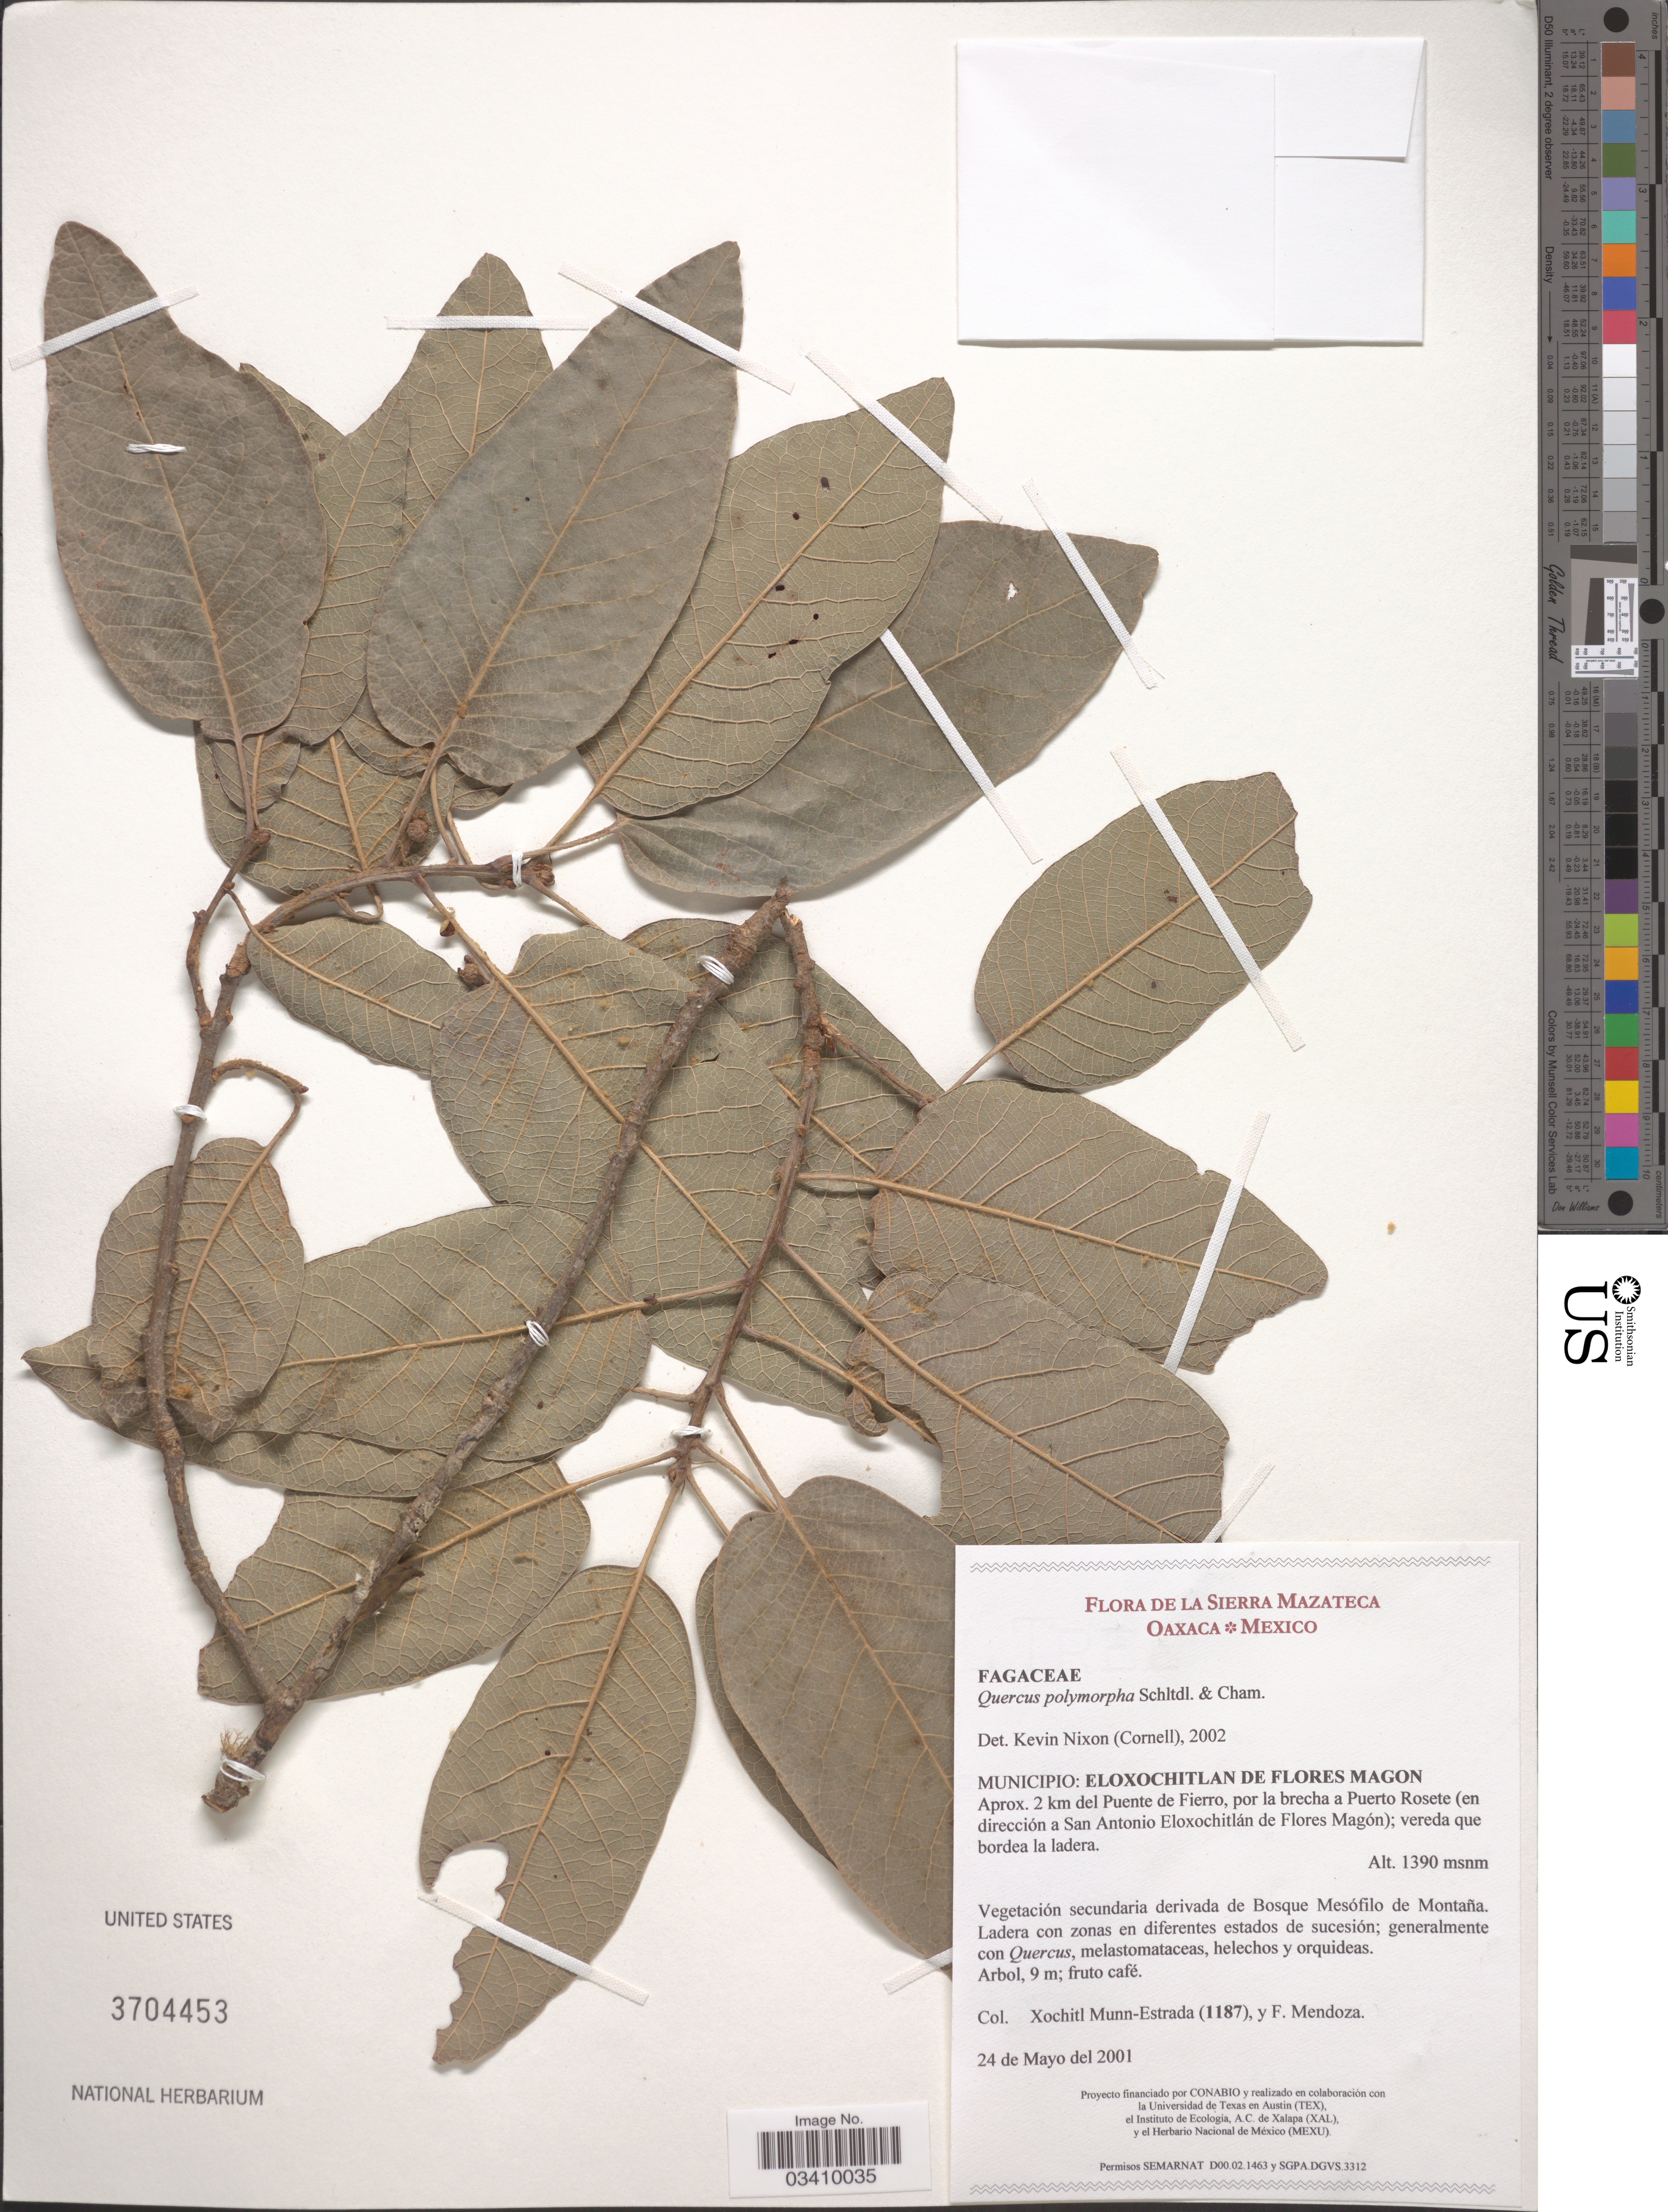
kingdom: Plantae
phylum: Tracheophyta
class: Magnoliopsida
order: Fagales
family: Fagaceae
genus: Quercus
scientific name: Quercus polymorpha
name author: Schltdl. & Cham.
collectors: X. Munn-Estrada & F. Mendoza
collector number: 1187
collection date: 2001-05-24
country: Mexico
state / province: Oaxaca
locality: Sierra Mazateca. Municipio: Eloxochitlan de Flores Magon. Aprox. 2 km del Puente de Fierro, por la brecha a Puerto Rosete (en dirección a San Antonio Eloxochitlán de Flores Magón).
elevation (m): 1390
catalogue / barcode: US 3704453